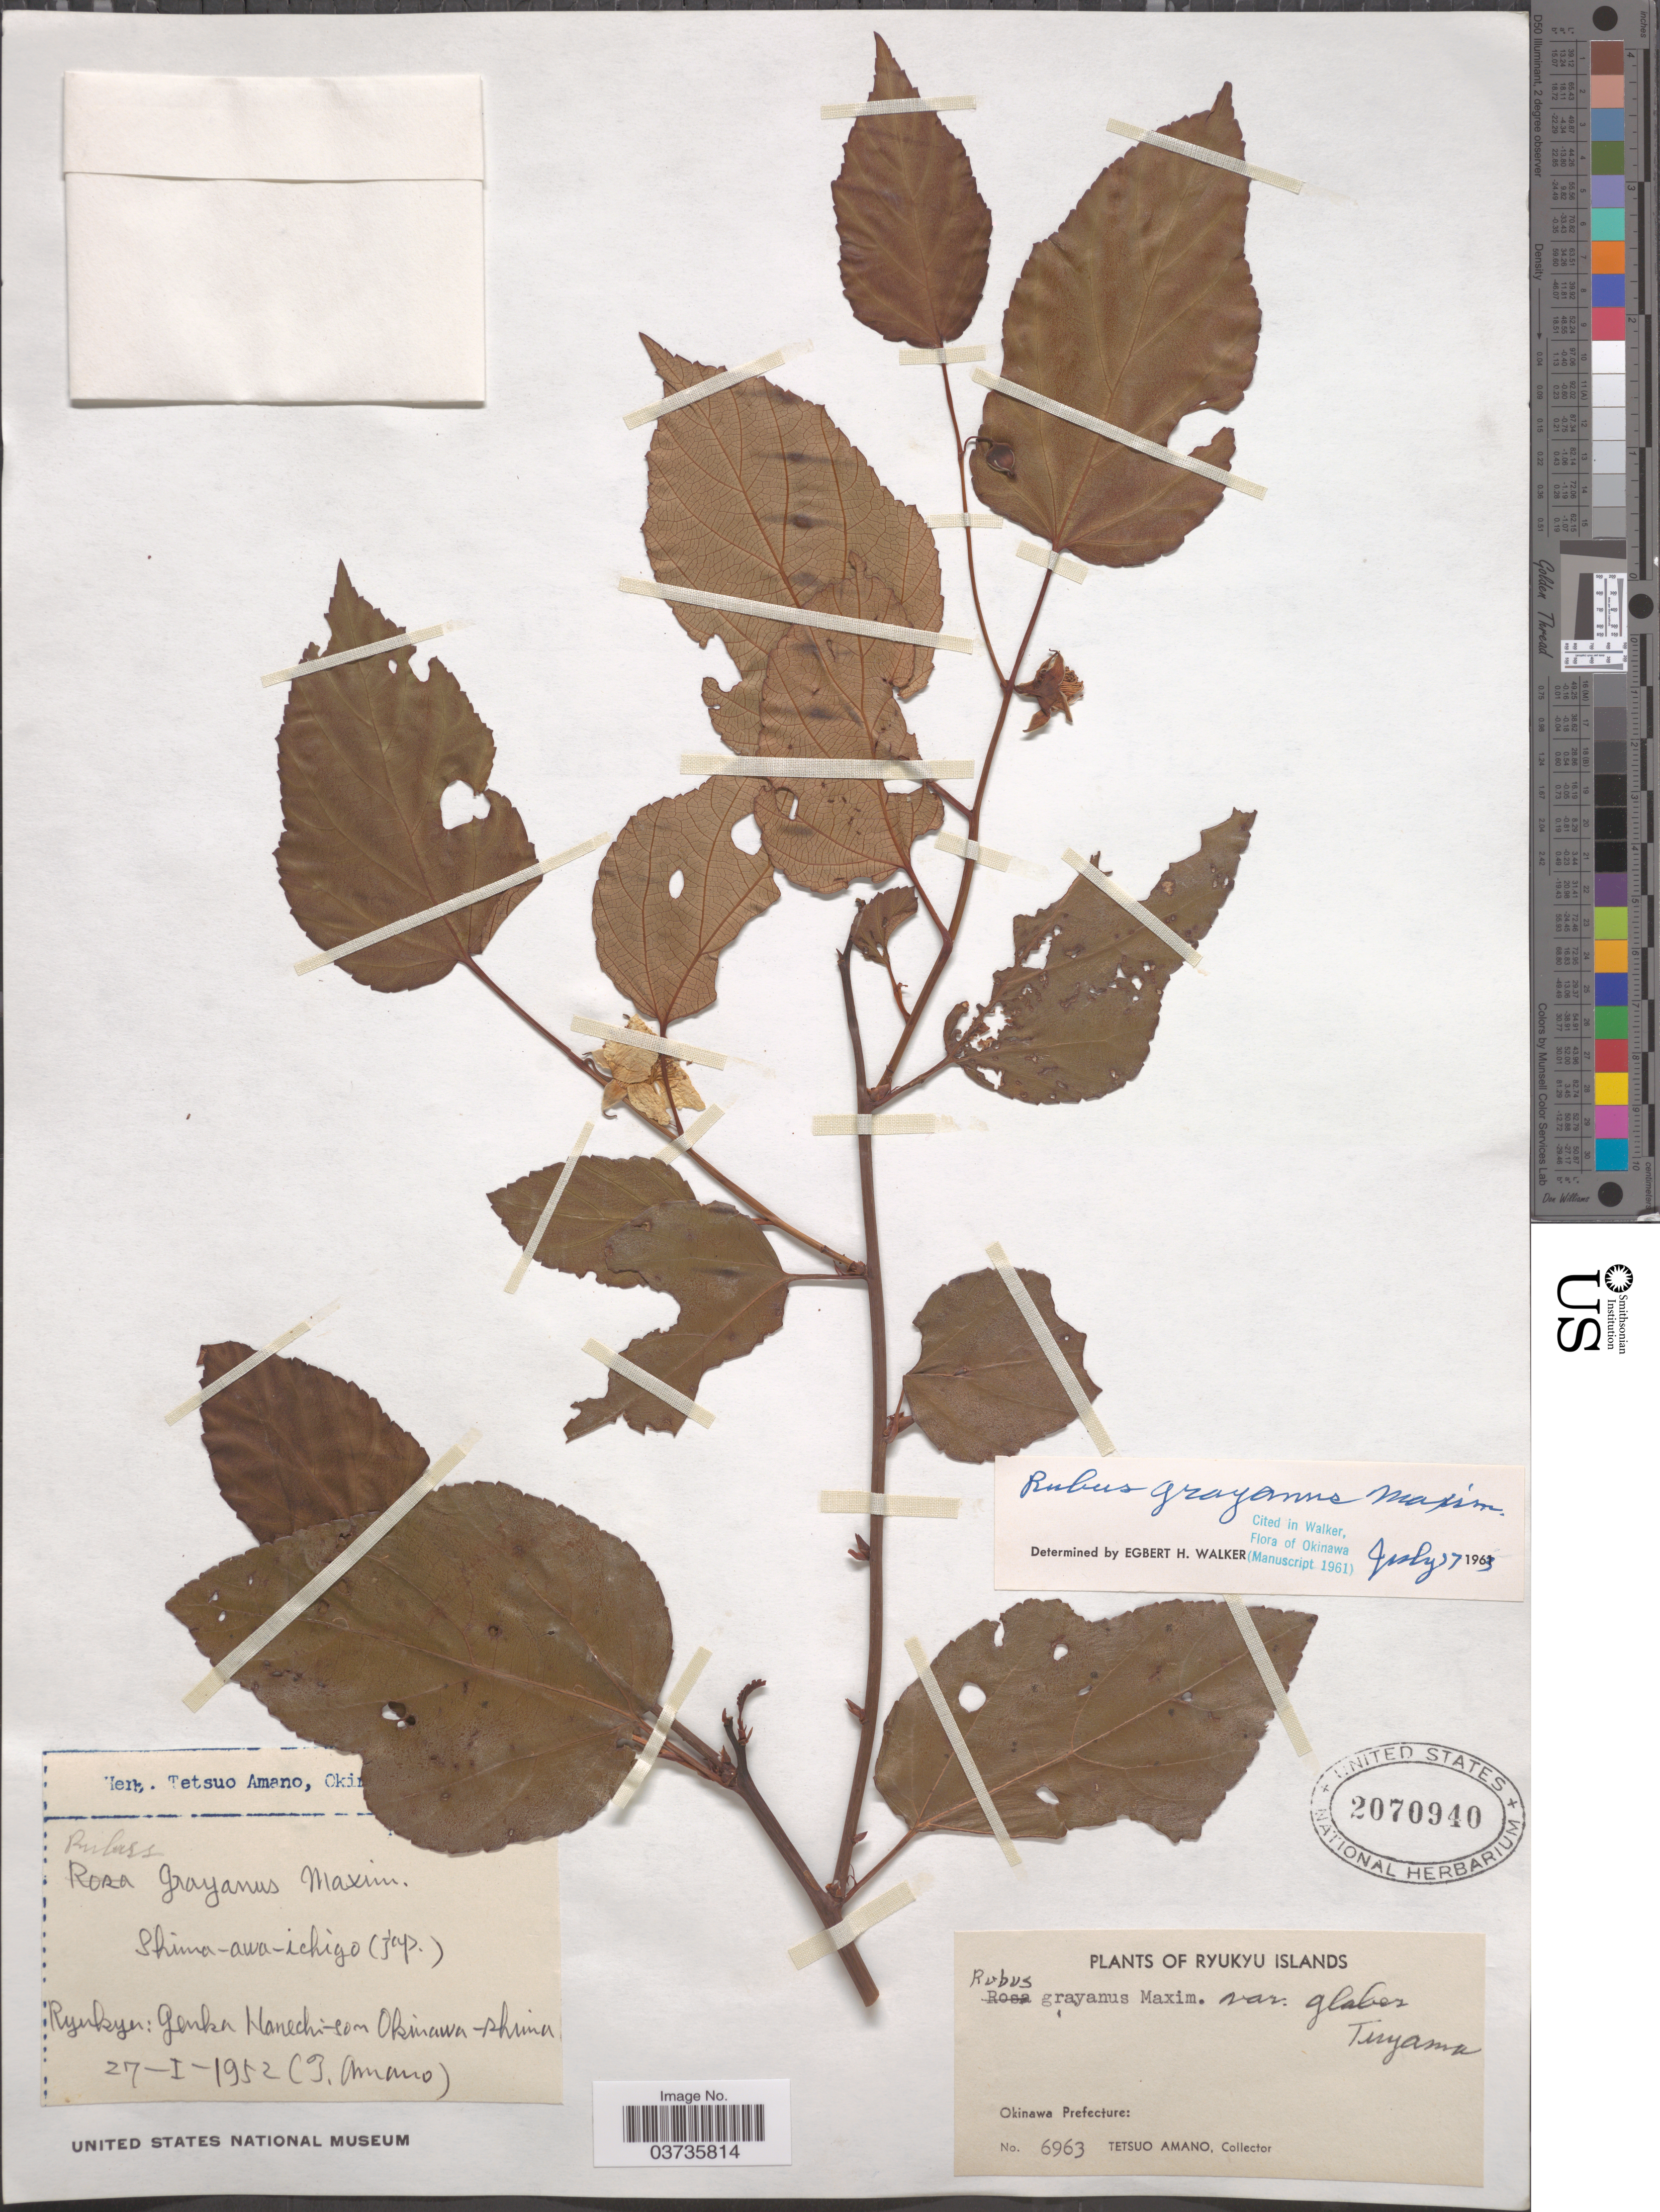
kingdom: Plantae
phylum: Tracheophyta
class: Magnoliopsida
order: Rosales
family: Rosaceae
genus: Rubus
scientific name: Rubus grayanus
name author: Maxim.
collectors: T. Amano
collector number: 6963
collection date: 1952-01-27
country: Japan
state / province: Okinawa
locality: Ryukyu: Genka Hanechi-som Okinawa-shima. Ryukyu Islands, Okinawa Prefecture.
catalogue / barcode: US 2070940